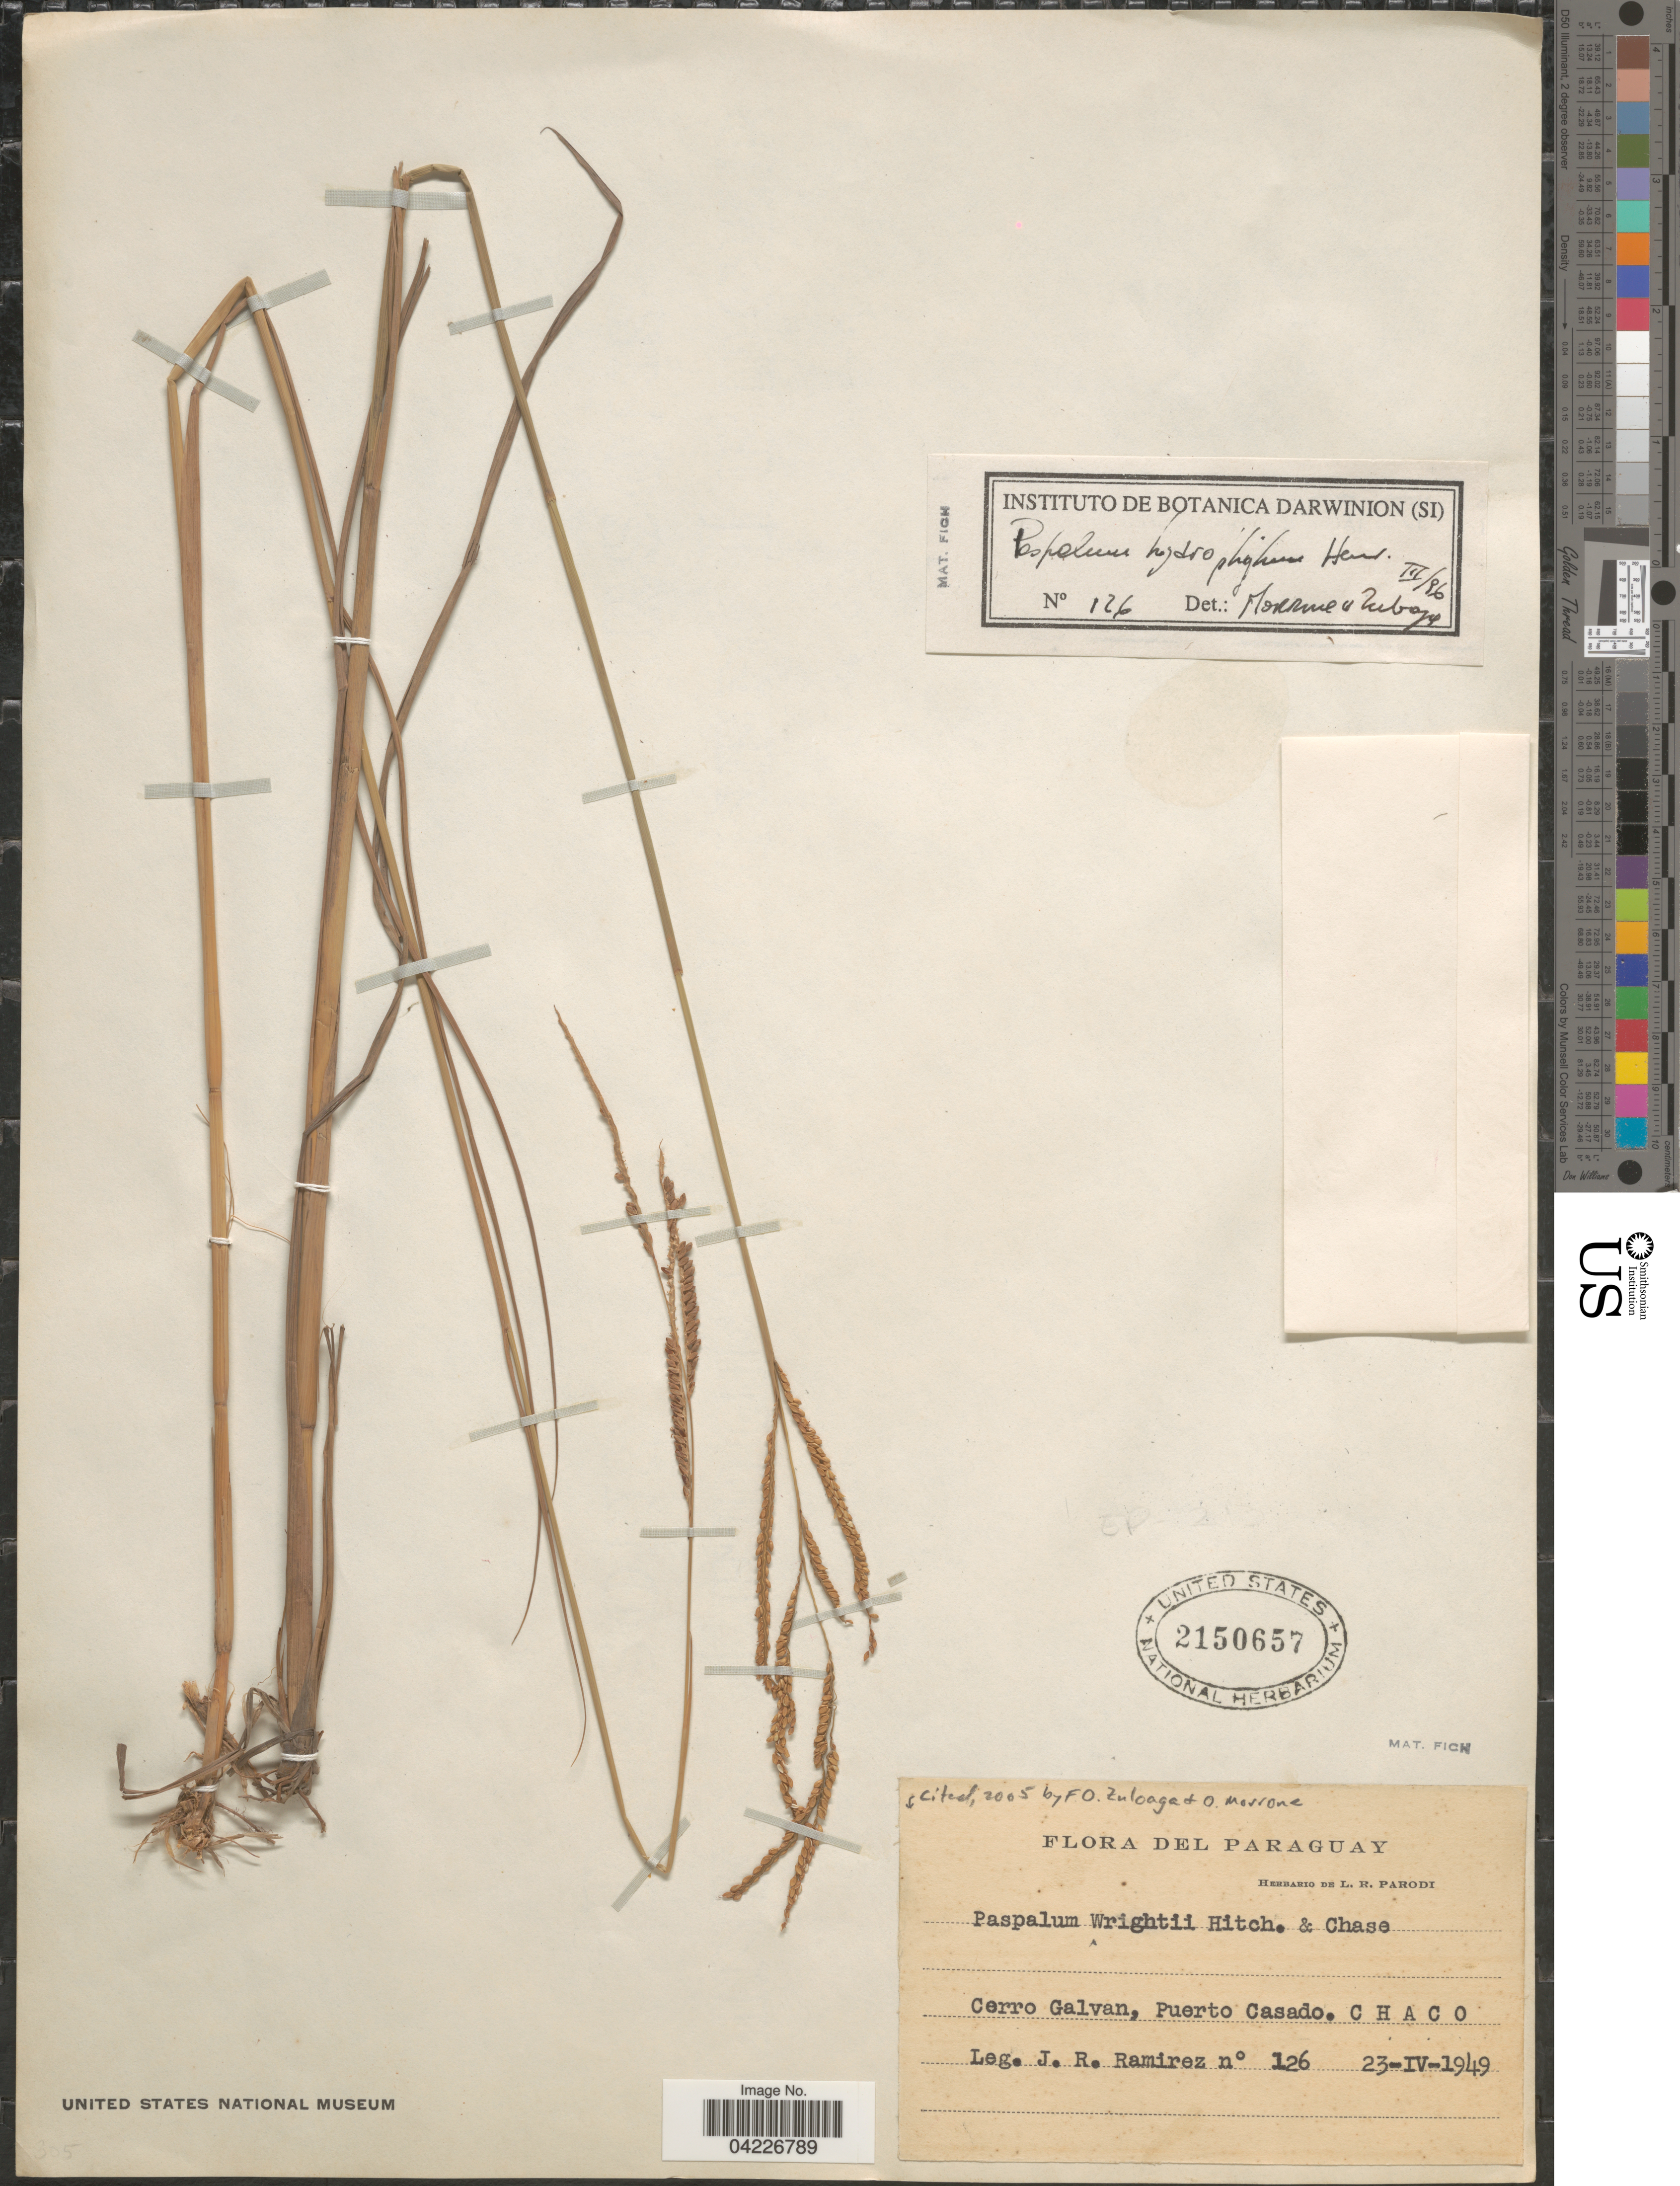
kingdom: Plantae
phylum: Tracheophyta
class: Liliopsida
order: Poales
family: Poaceae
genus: Paspalum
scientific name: Paspalum wrightii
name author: Hitchc. & Chase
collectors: J. Ramirez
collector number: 126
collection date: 1949-04-23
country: Paraguay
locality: Cerro Galvan, Puerto Casado. Chaco.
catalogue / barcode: US 2150657